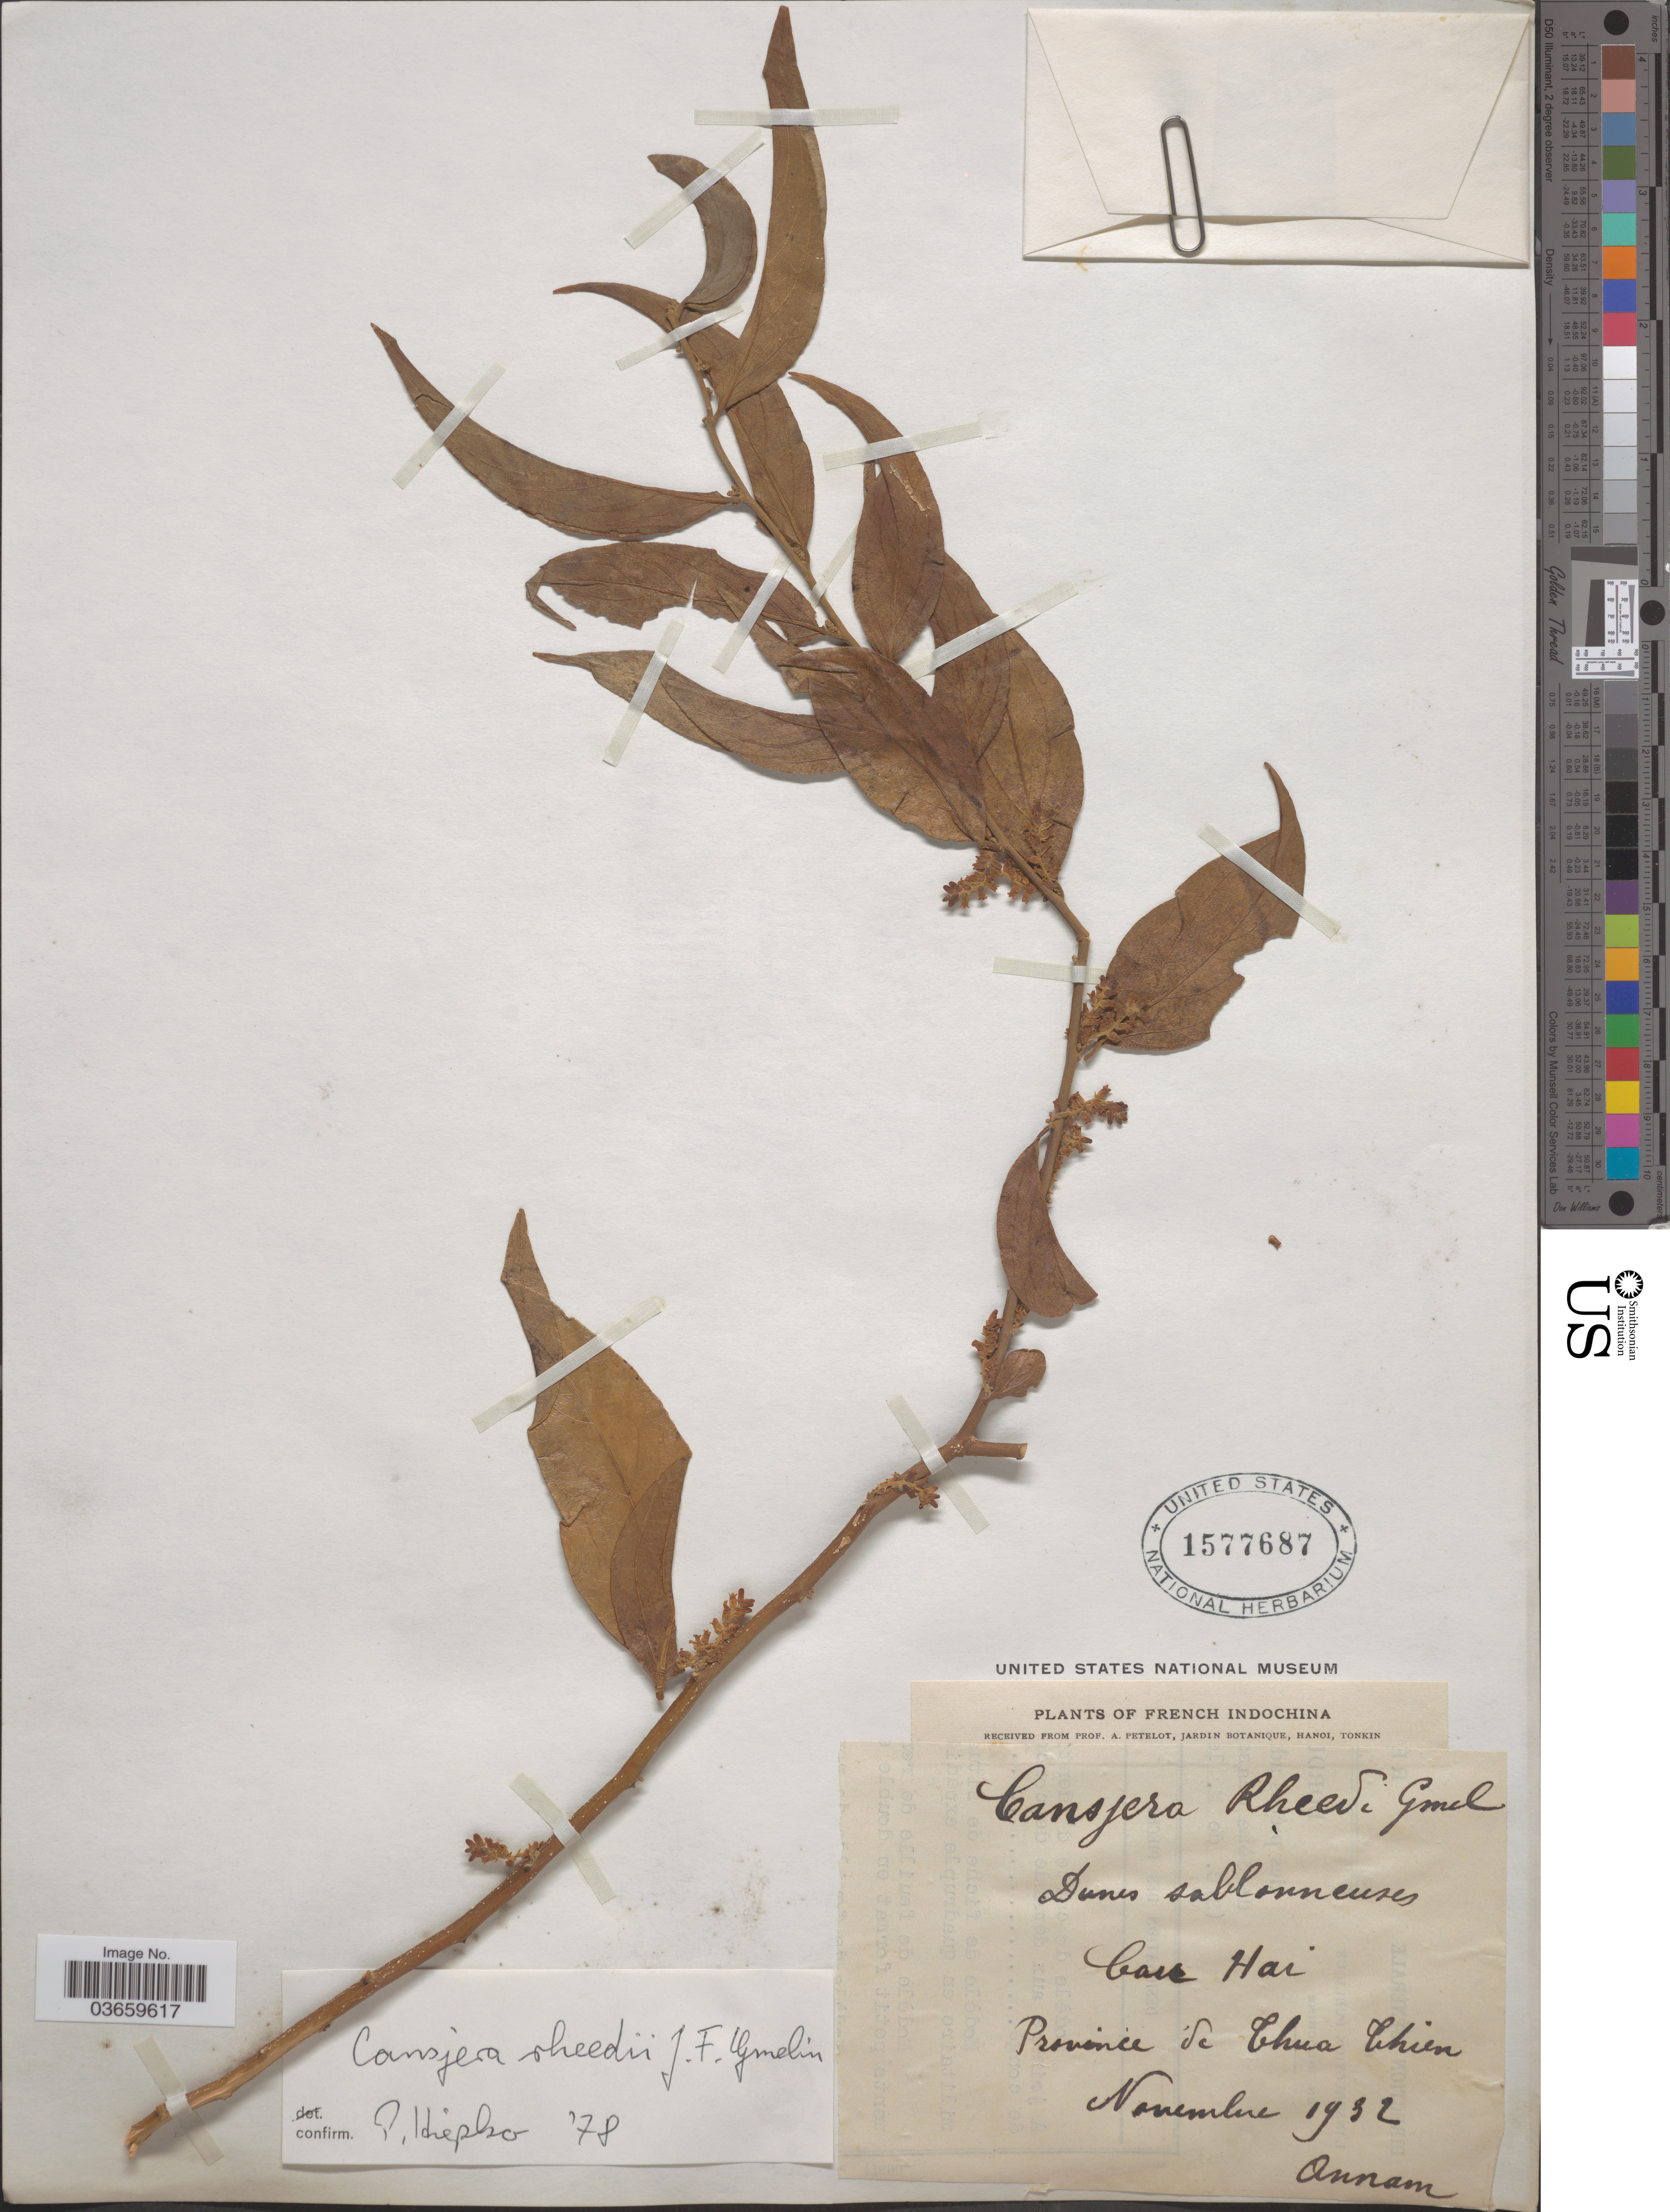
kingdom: Plantae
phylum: Tracheophyta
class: Magnoliopsida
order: Santalales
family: Opiliaceae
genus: Cansjera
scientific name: Cansjera rheedii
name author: J.F. Gmel.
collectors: A. Petelot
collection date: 1932-11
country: Vietnam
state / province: Thua Thien-Hue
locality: French Indochina. Cau Hai. Province de Thua Thien. Annam.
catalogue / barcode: US 1577687